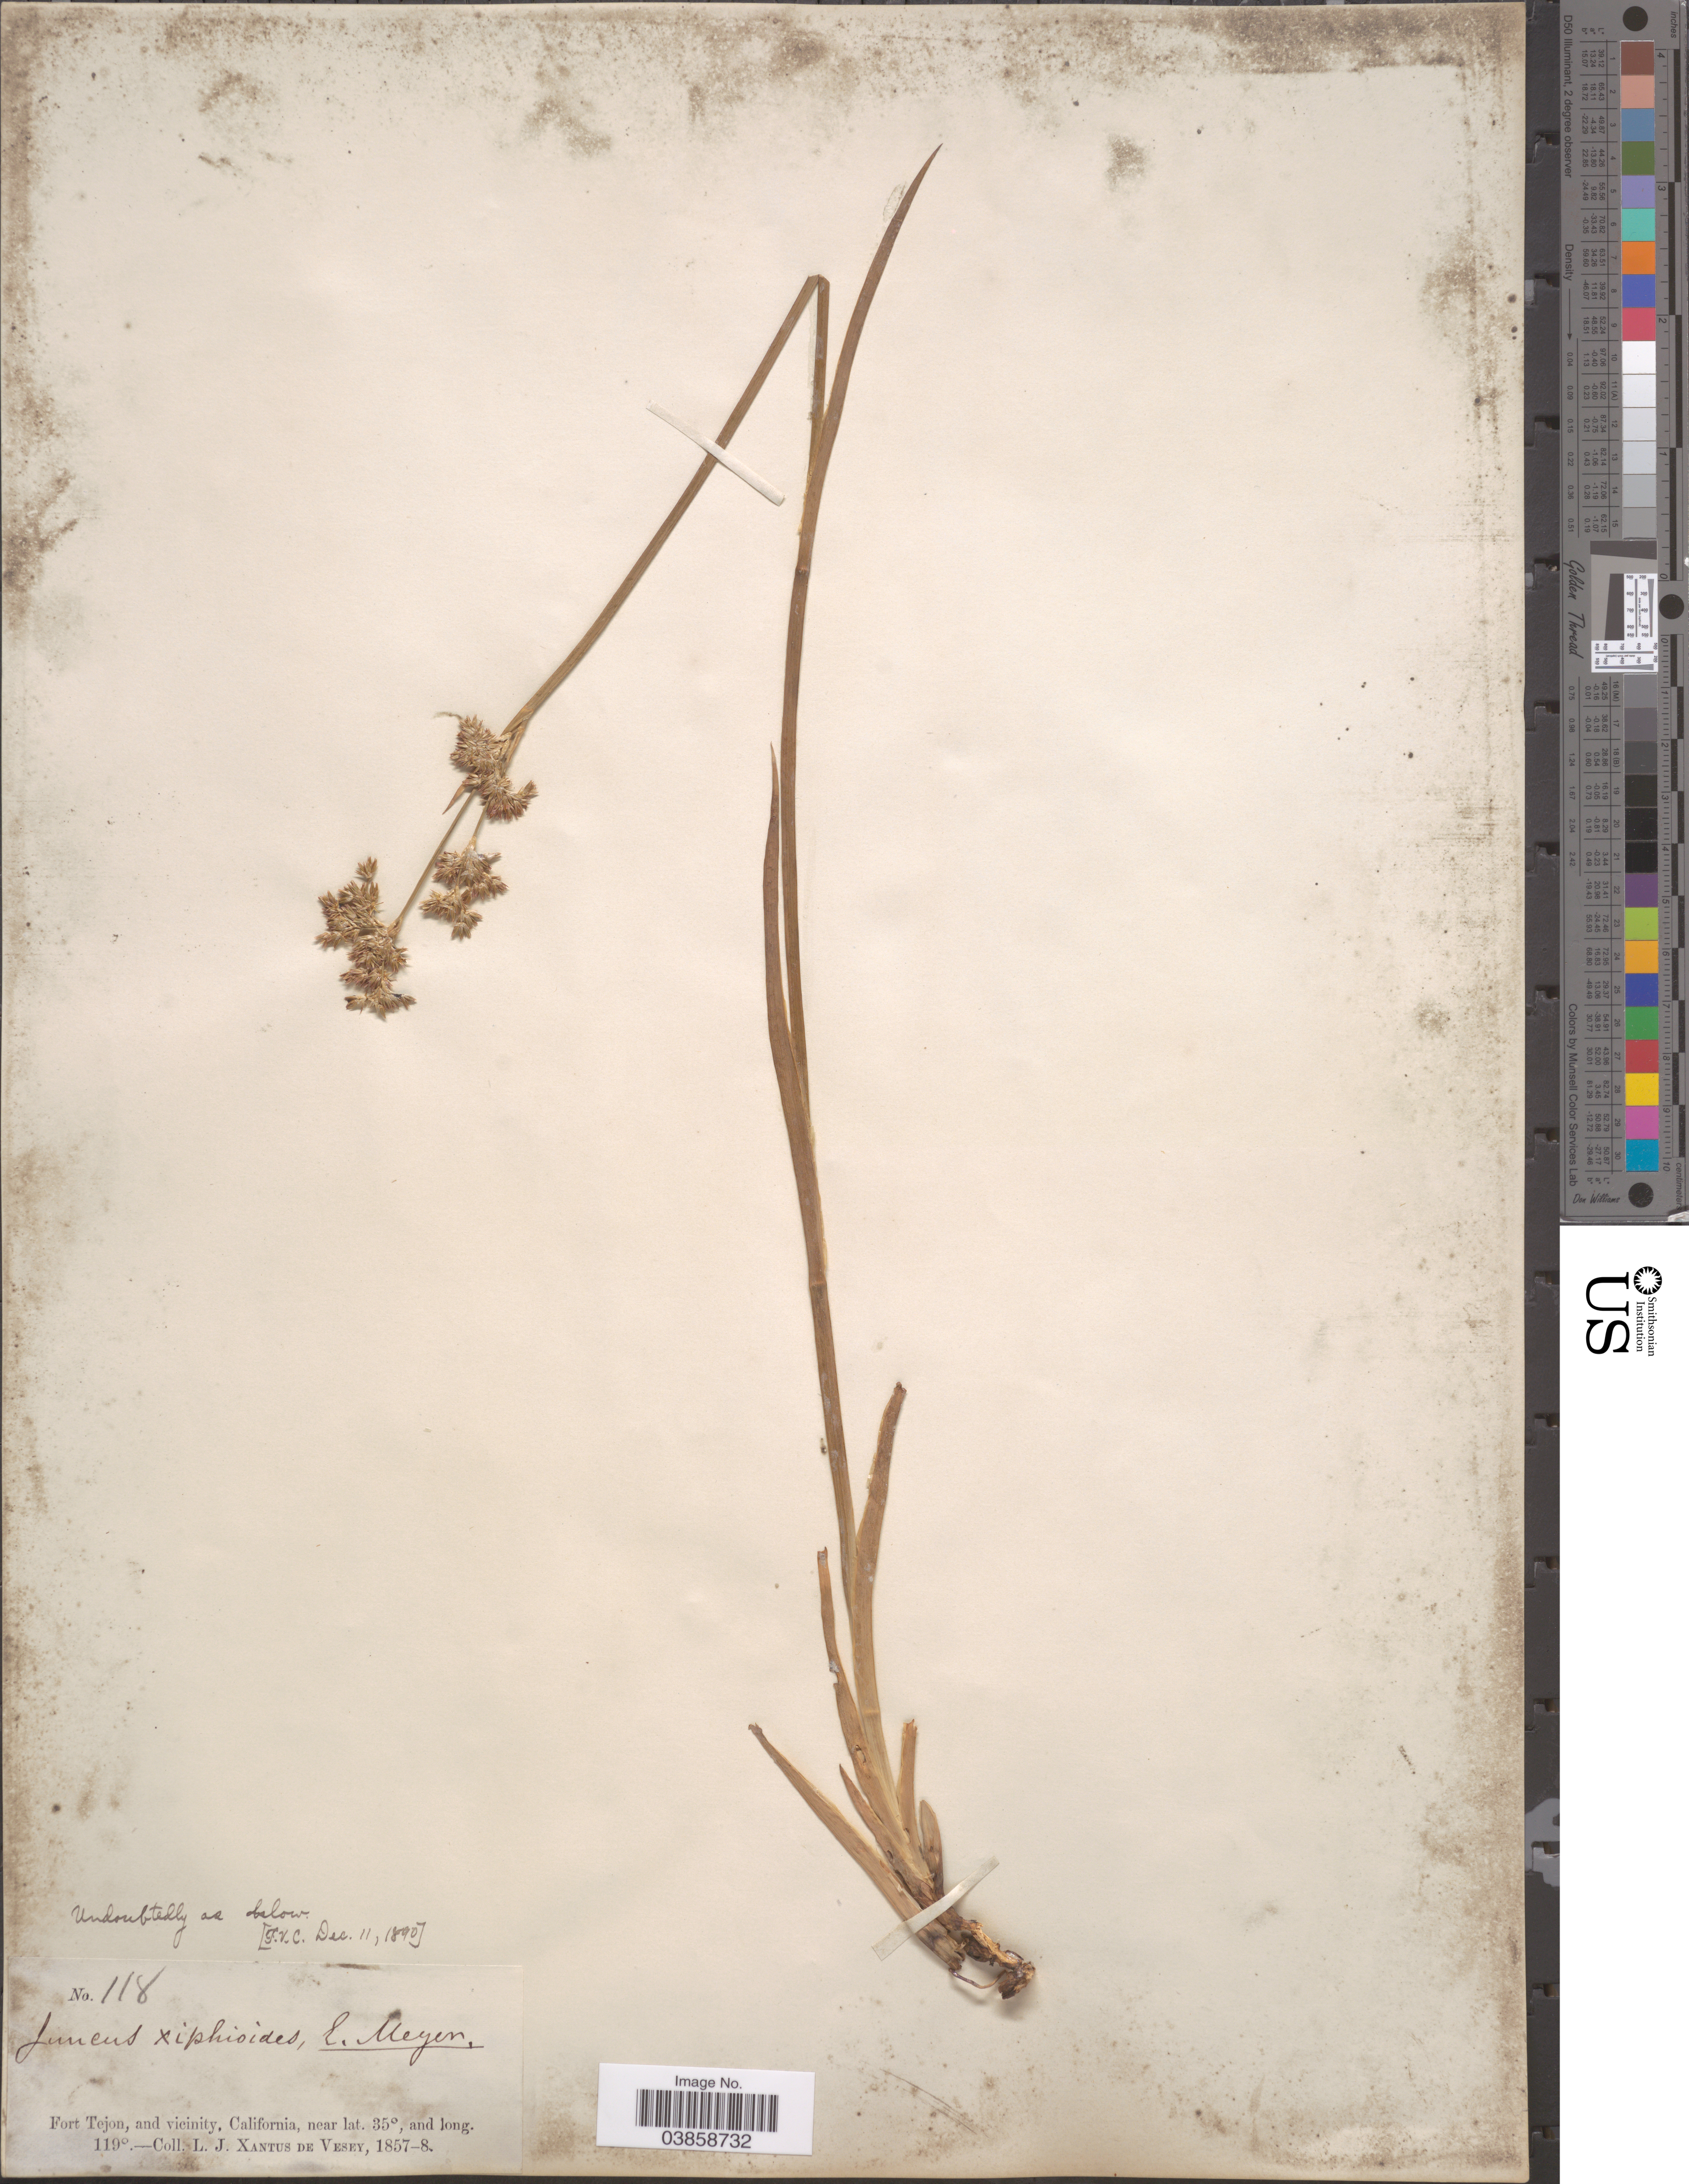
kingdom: Plantae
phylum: Tracheophyta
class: Liliopsida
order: Poales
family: Juncaceae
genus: Juncus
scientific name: Juncus xiphioides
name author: E. Mey.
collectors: L. Xantus de Vesey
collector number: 118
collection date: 1857/1858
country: United States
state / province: California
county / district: Kern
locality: Fort Tejon, and vicinity.